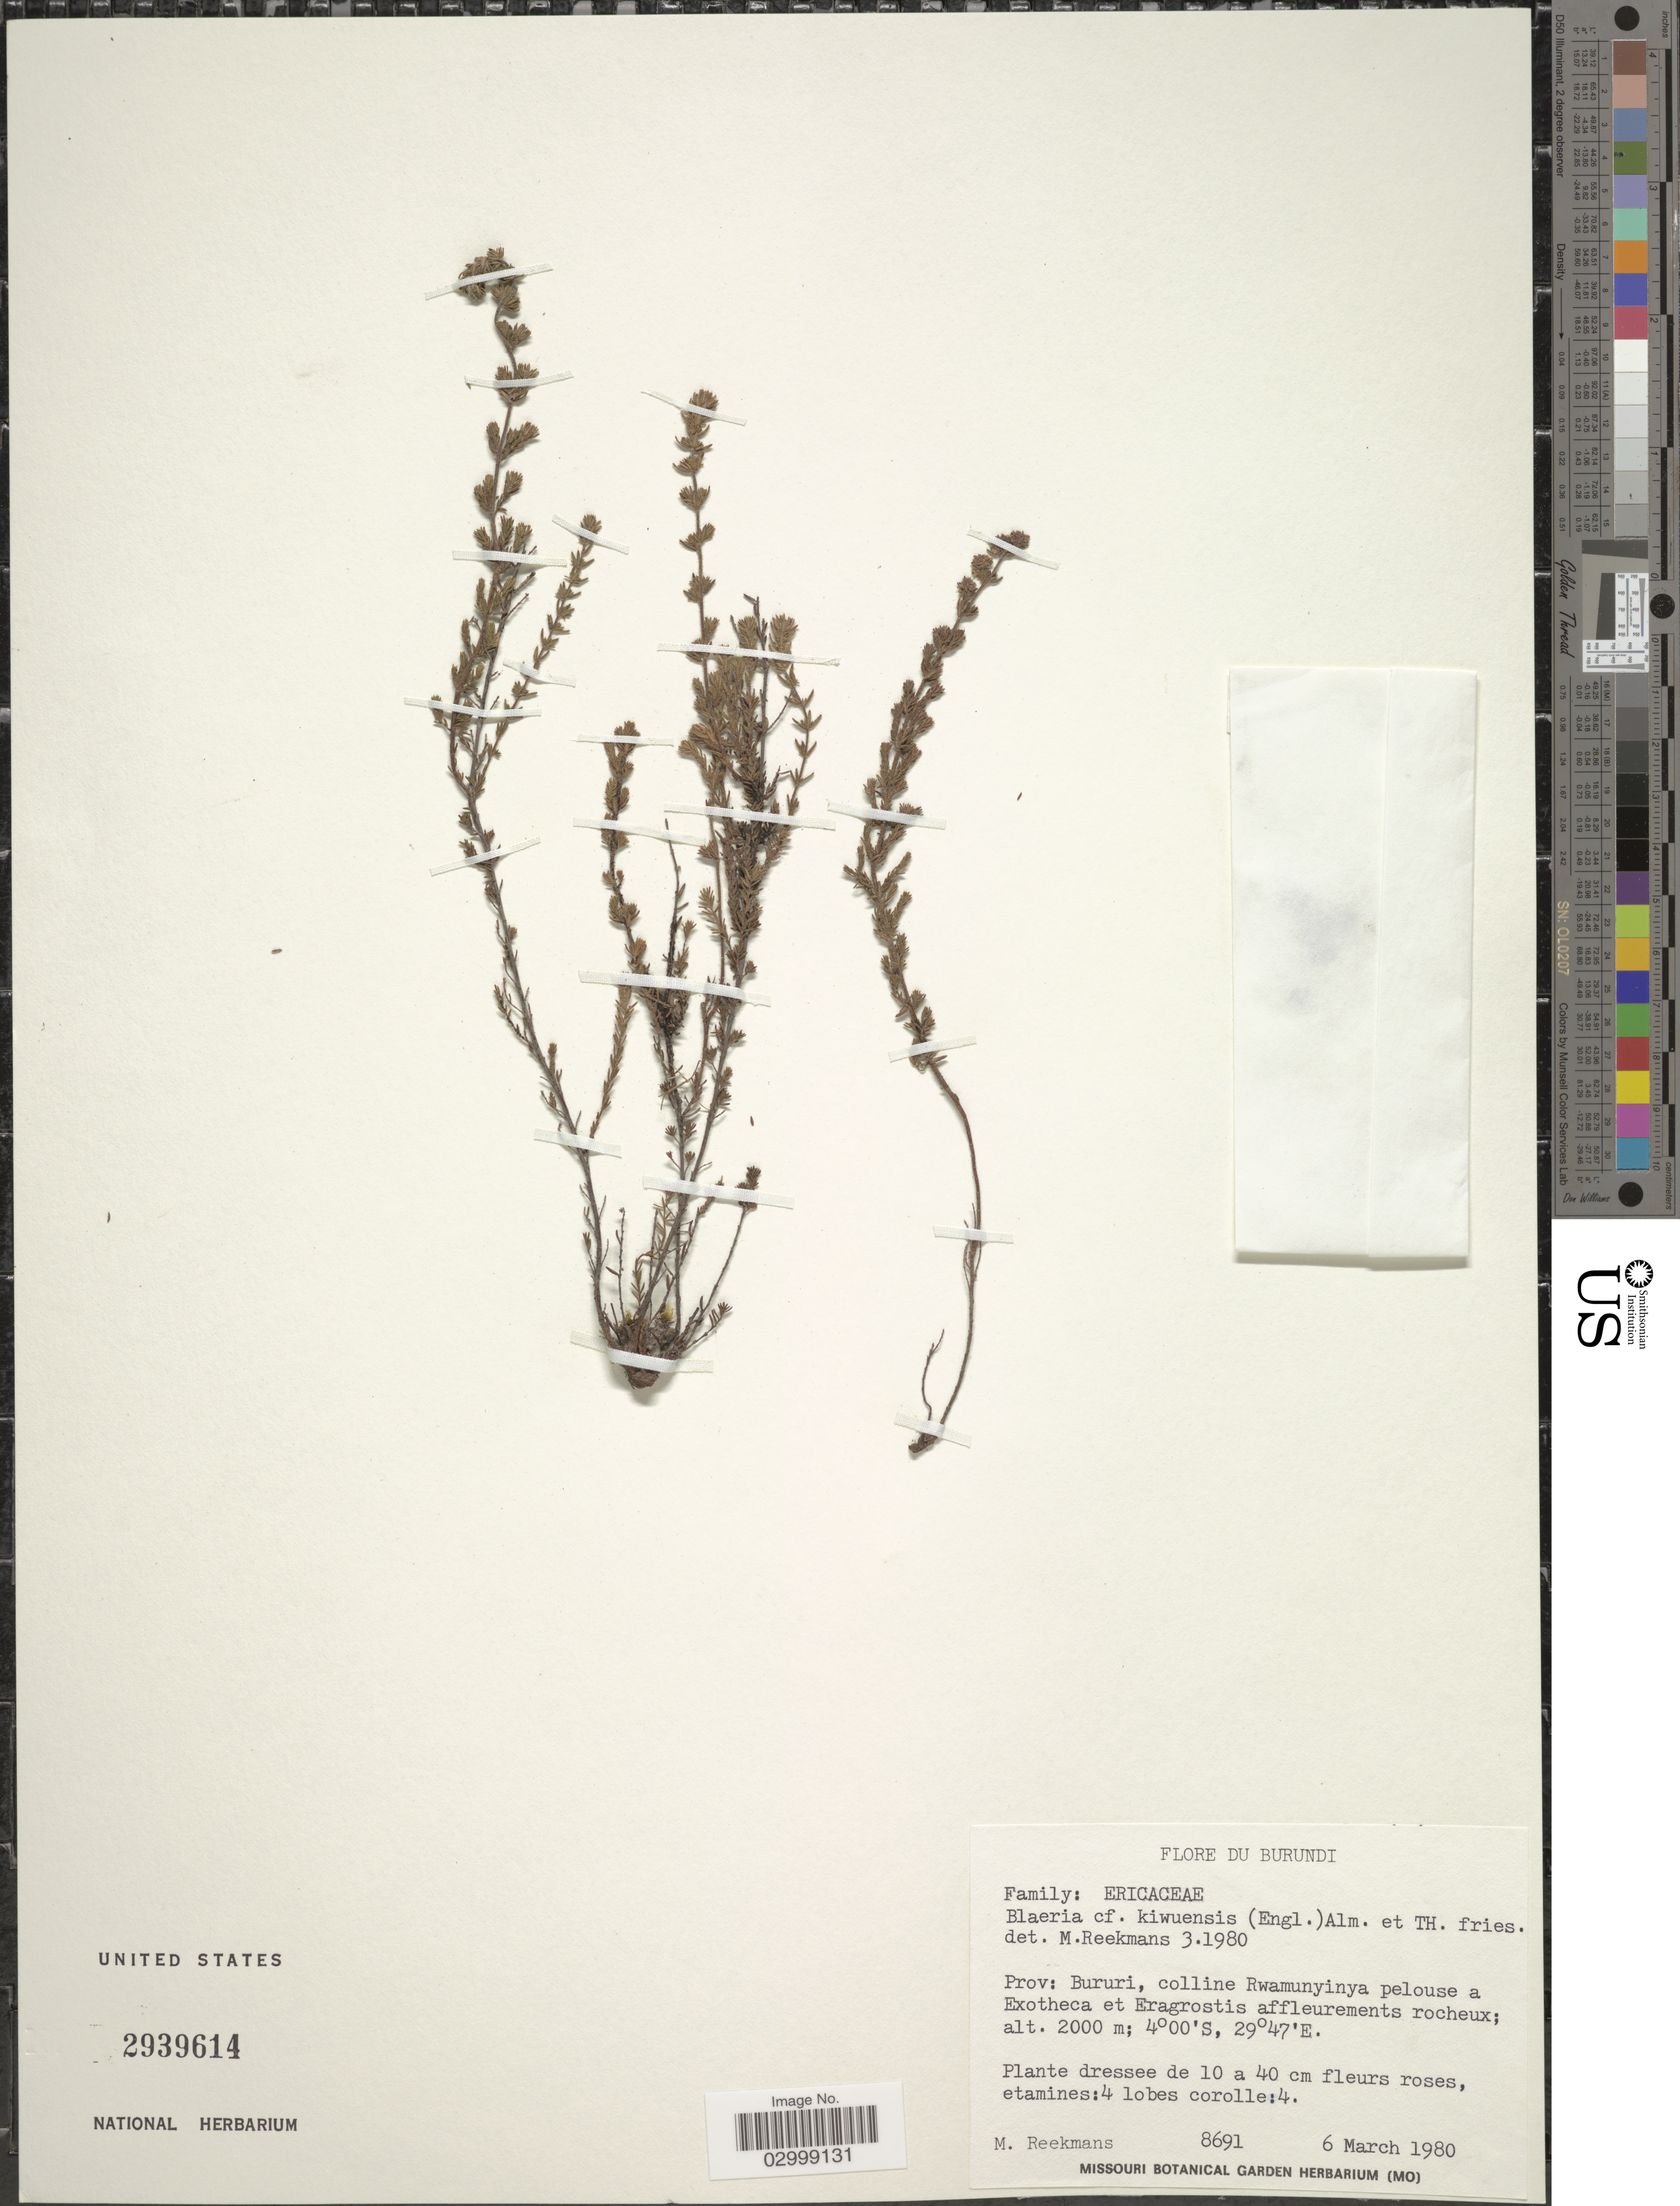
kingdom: Plantae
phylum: Tracheophyta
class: Magnoliopsida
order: Ericales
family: Ericaceae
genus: Blaeria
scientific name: Blaeria kiwuensis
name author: Engl.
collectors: M. Reekmans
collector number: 8691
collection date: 1980-03-06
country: Burundi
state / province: Bururi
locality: Colline Rwamunyinya .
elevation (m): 2000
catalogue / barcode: US 2939614